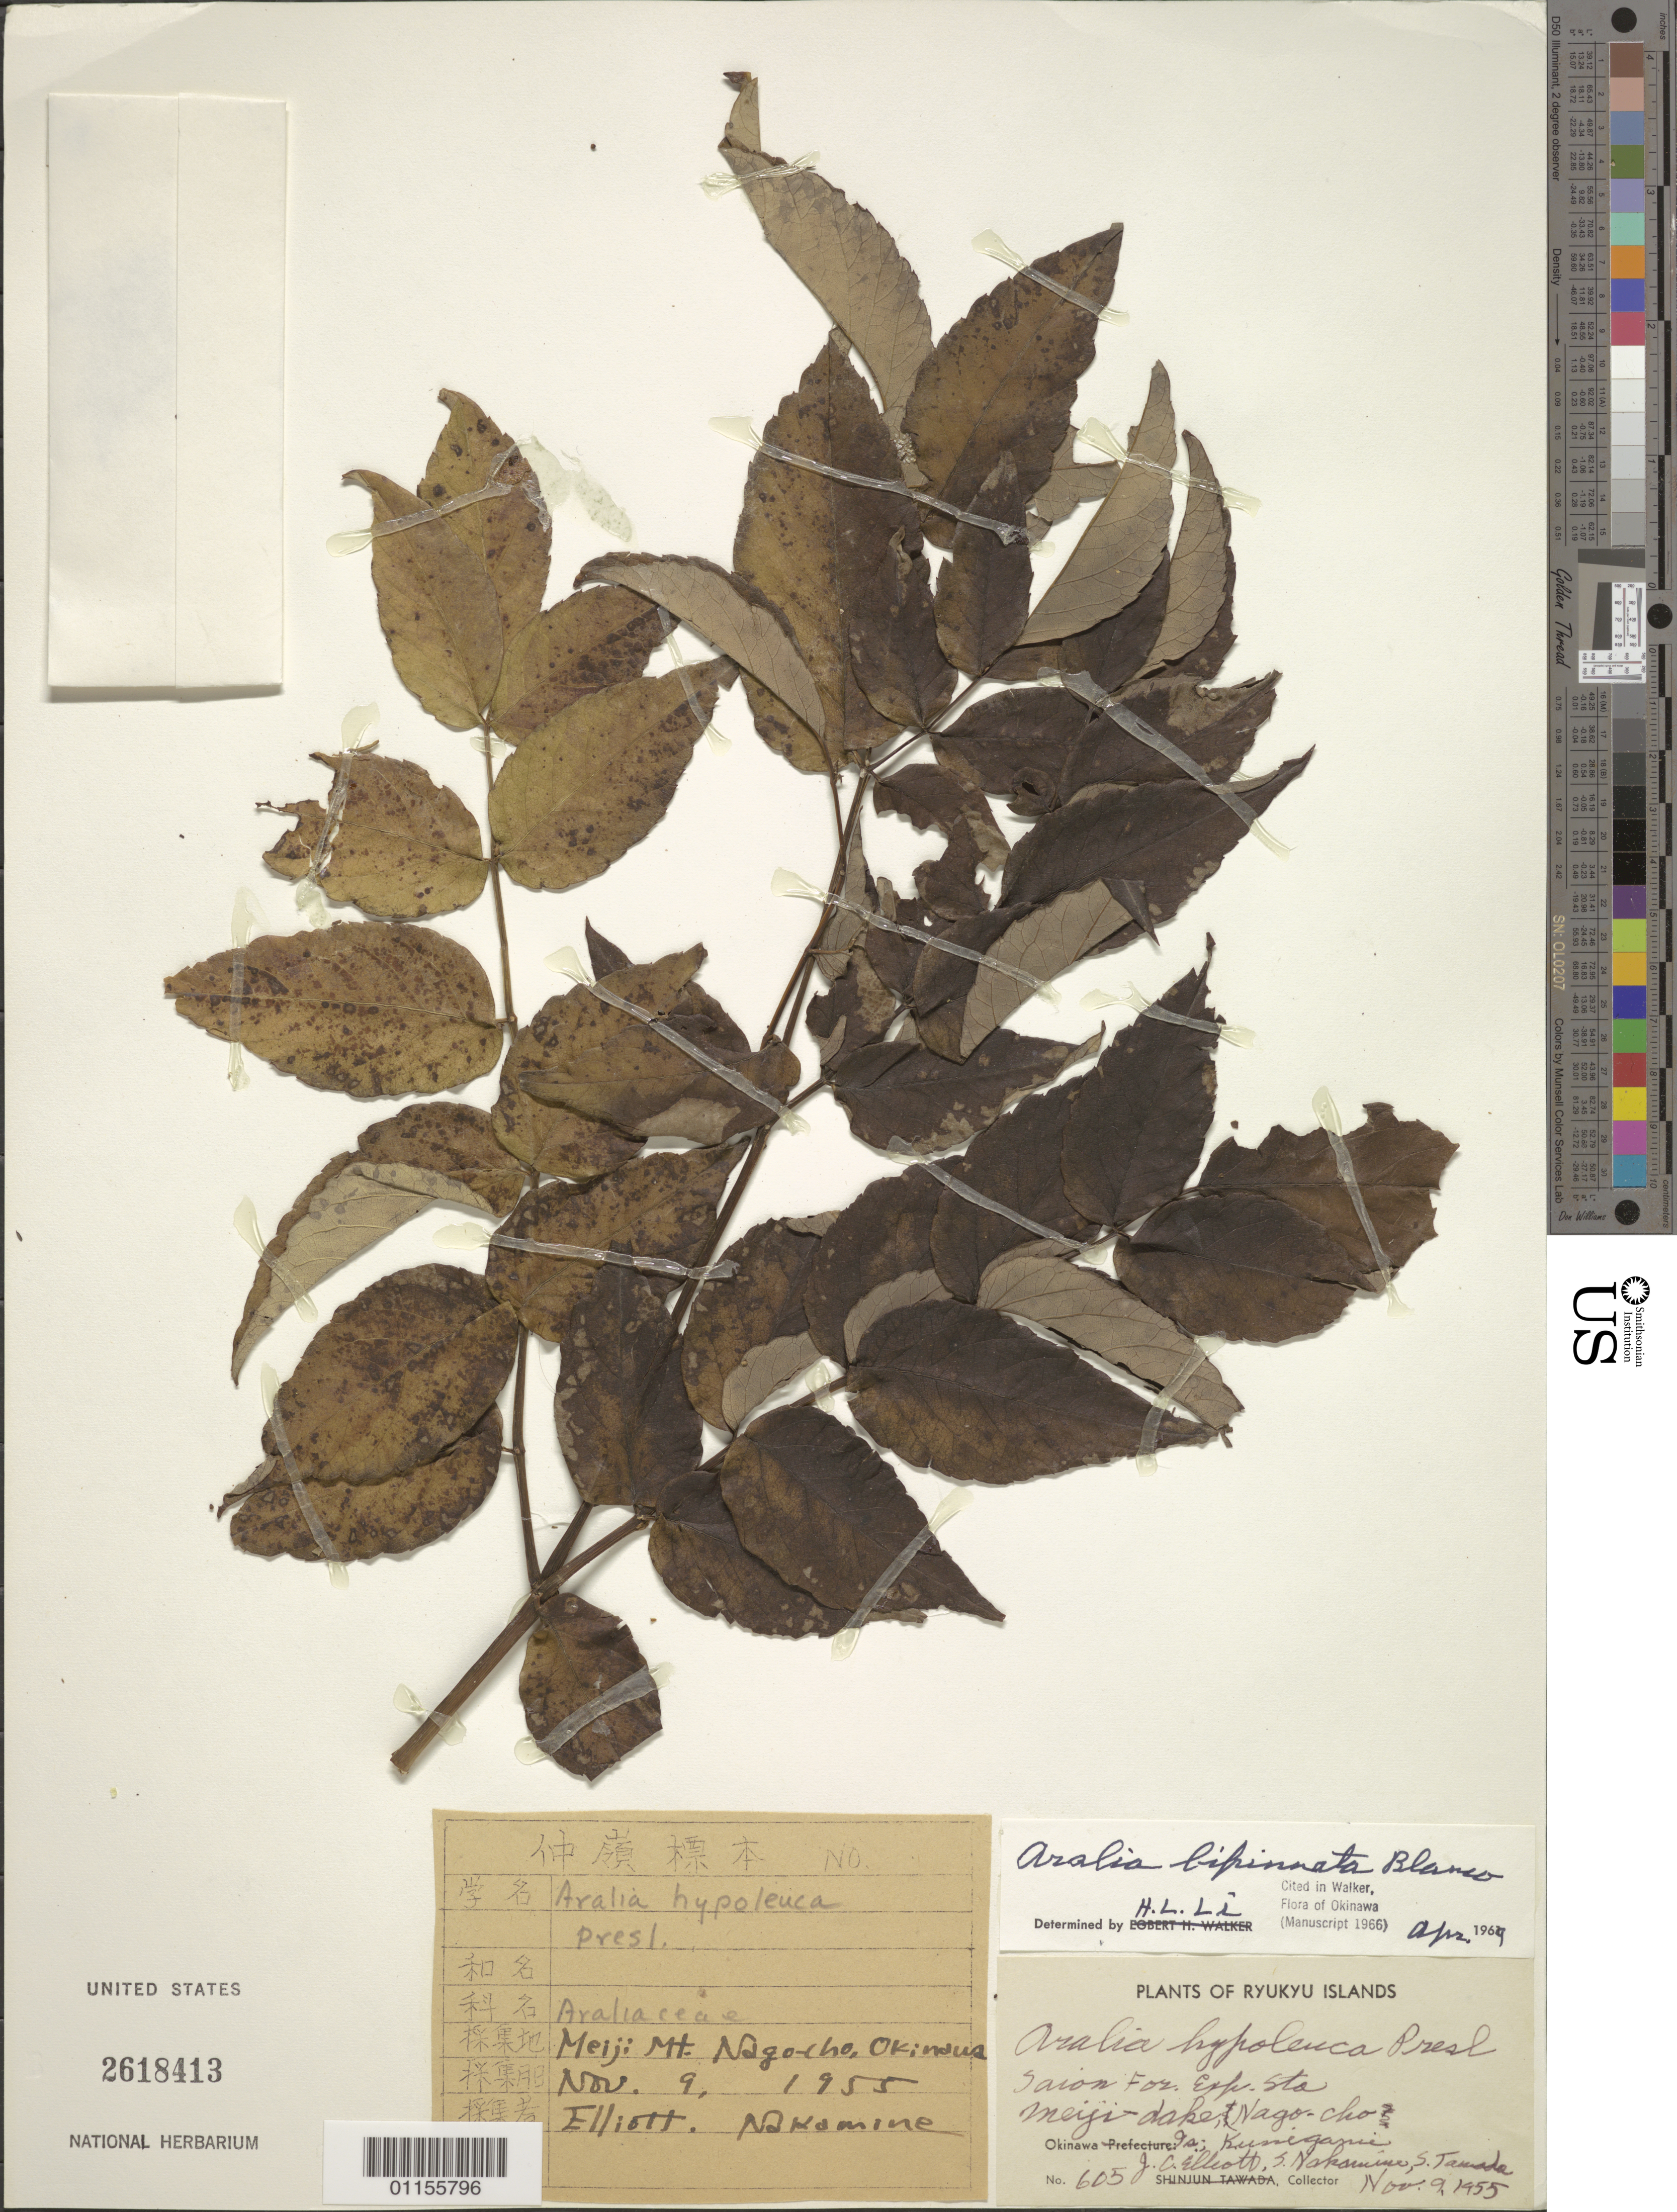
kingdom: Plantae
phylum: Tracheophyta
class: Magnoliopsida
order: Apiales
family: Araliaceae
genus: Aralia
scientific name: Aralia bipinnata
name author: Blanco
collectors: J. Elliott & S. Nakamine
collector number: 605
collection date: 1955-11-09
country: Japan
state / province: Okinawa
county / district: Kunigami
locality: Meiji Mt.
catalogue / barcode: US 2618413